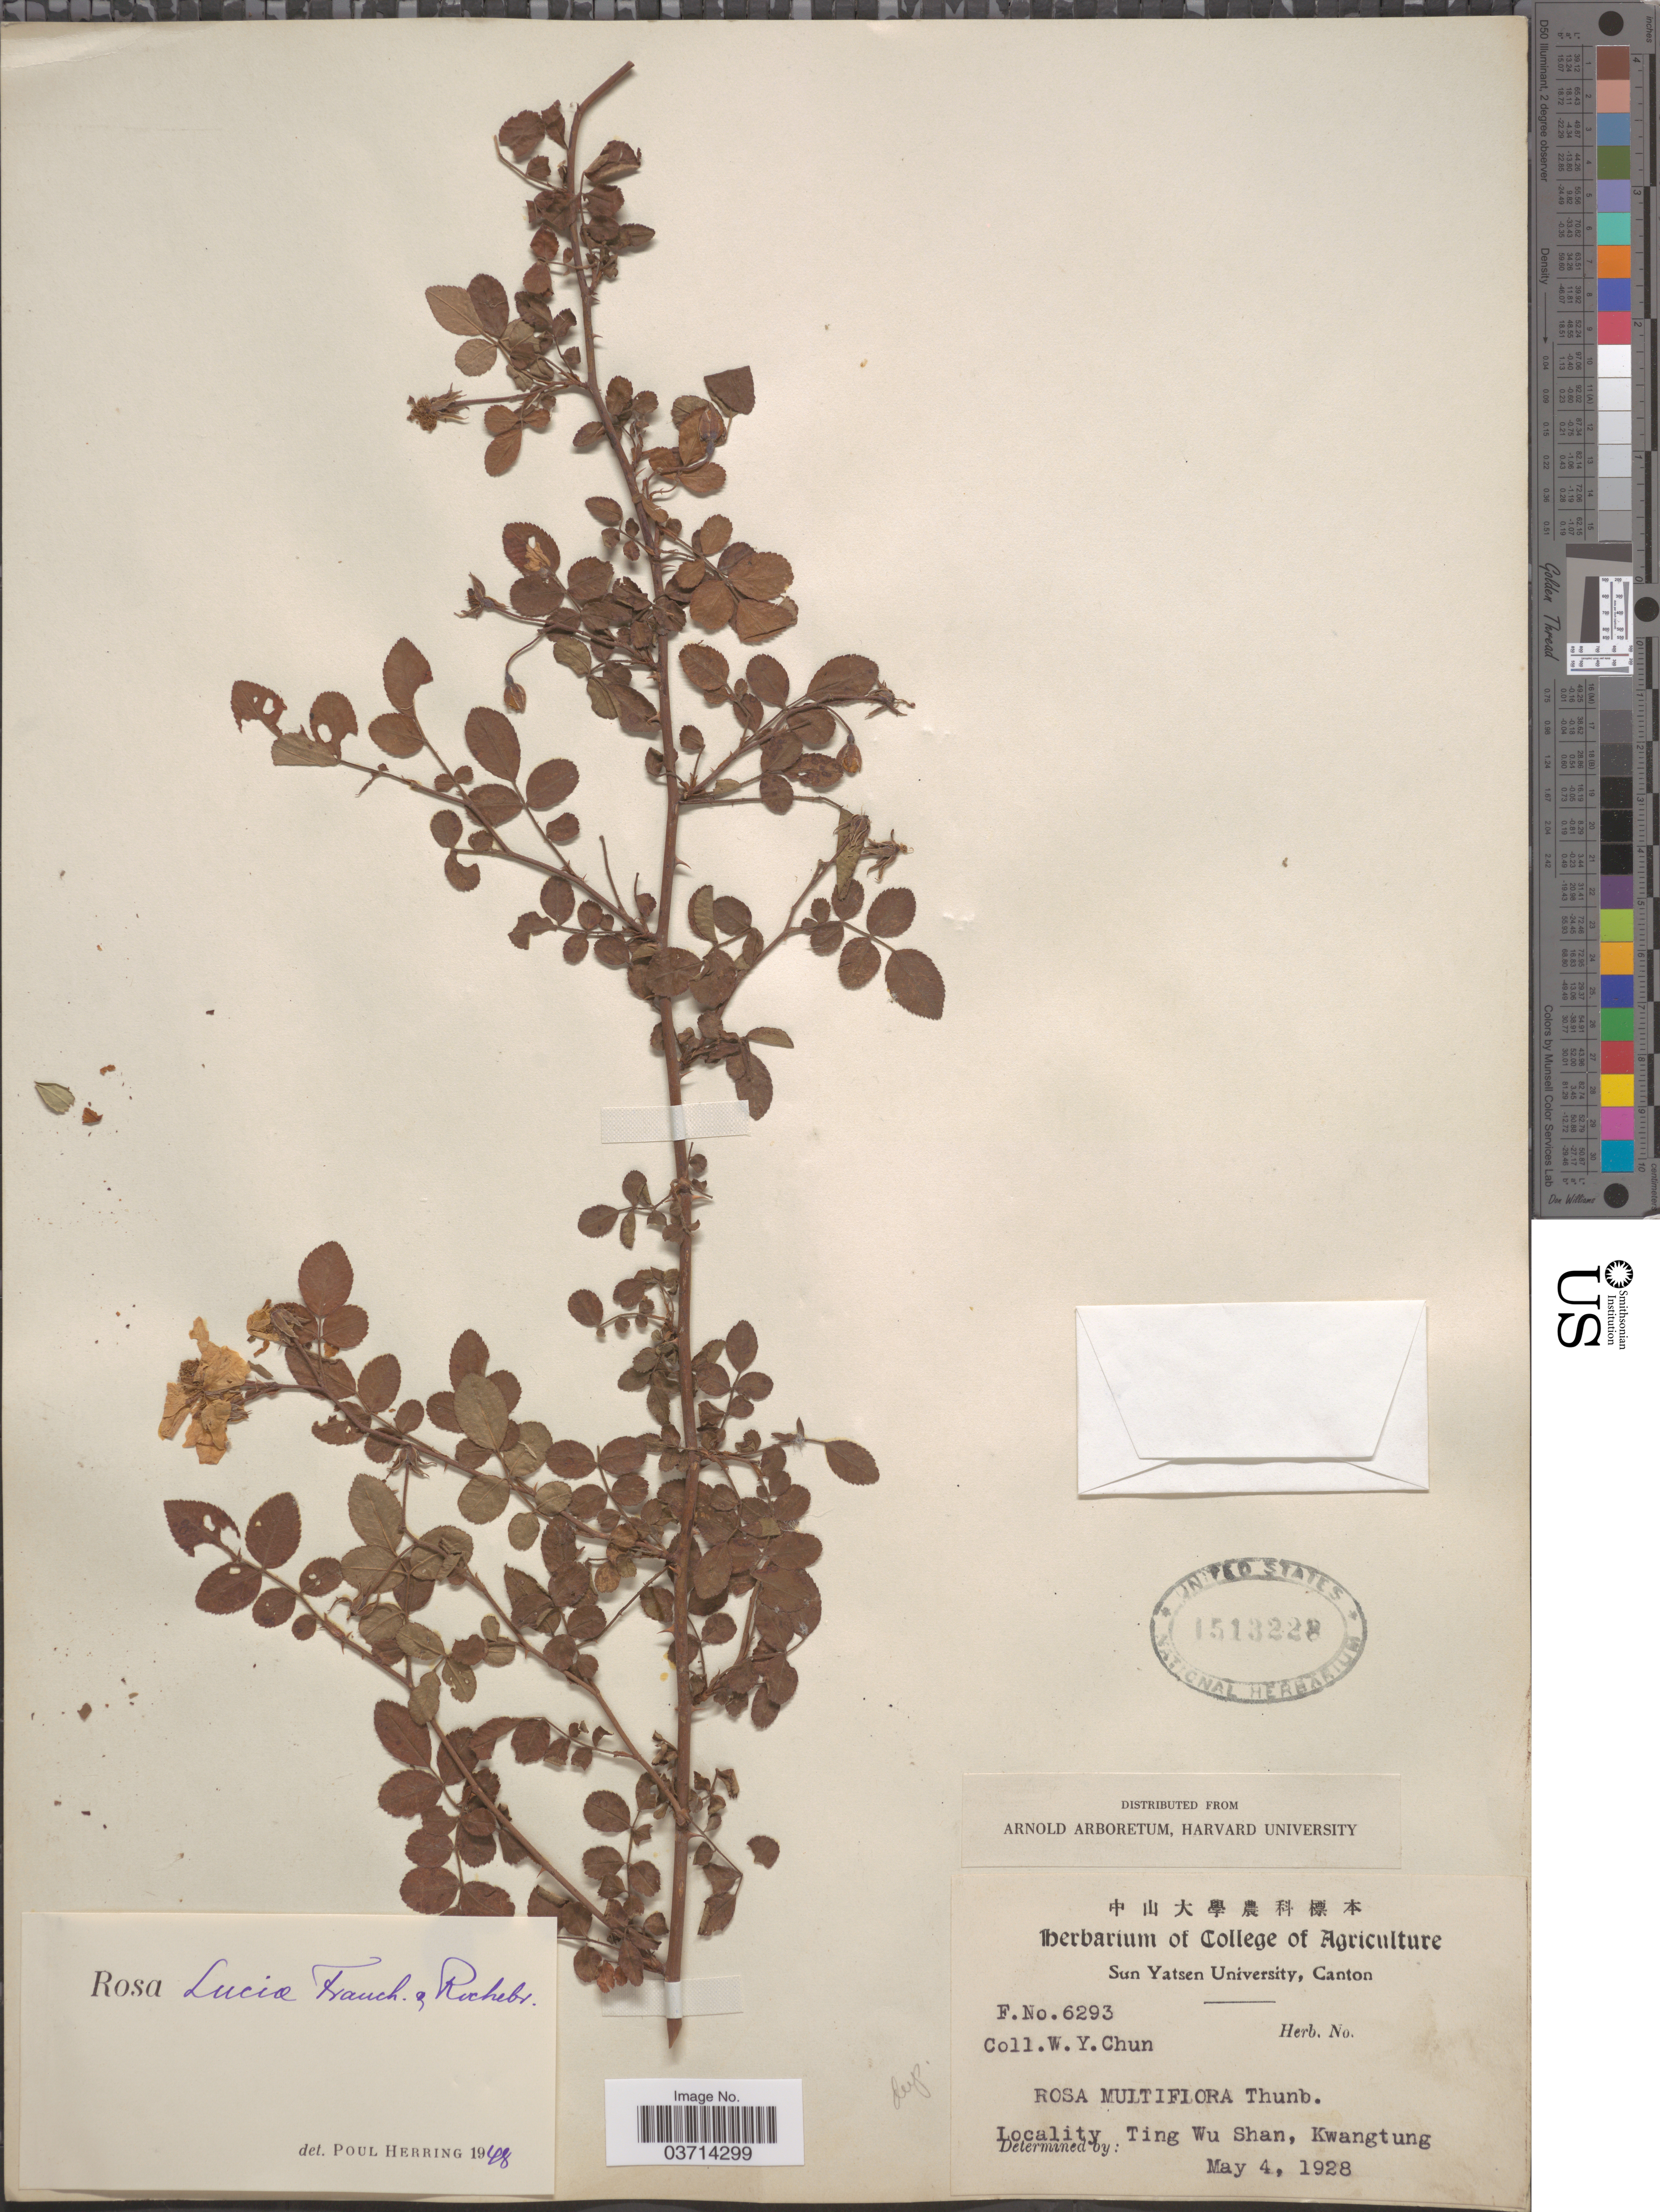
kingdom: Plantae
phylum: Tracheophyta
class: Magnoliopsida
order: Rosales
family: Rosaceae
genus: Rosa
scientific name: Rosa luciae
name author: Franch. & Rochebr.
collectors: W. Y. Chun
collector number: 6293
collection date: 1928-05-04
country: China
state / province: Guangdong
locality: Ting Wu Shan, Kwangtung.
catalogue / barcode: US 1513228